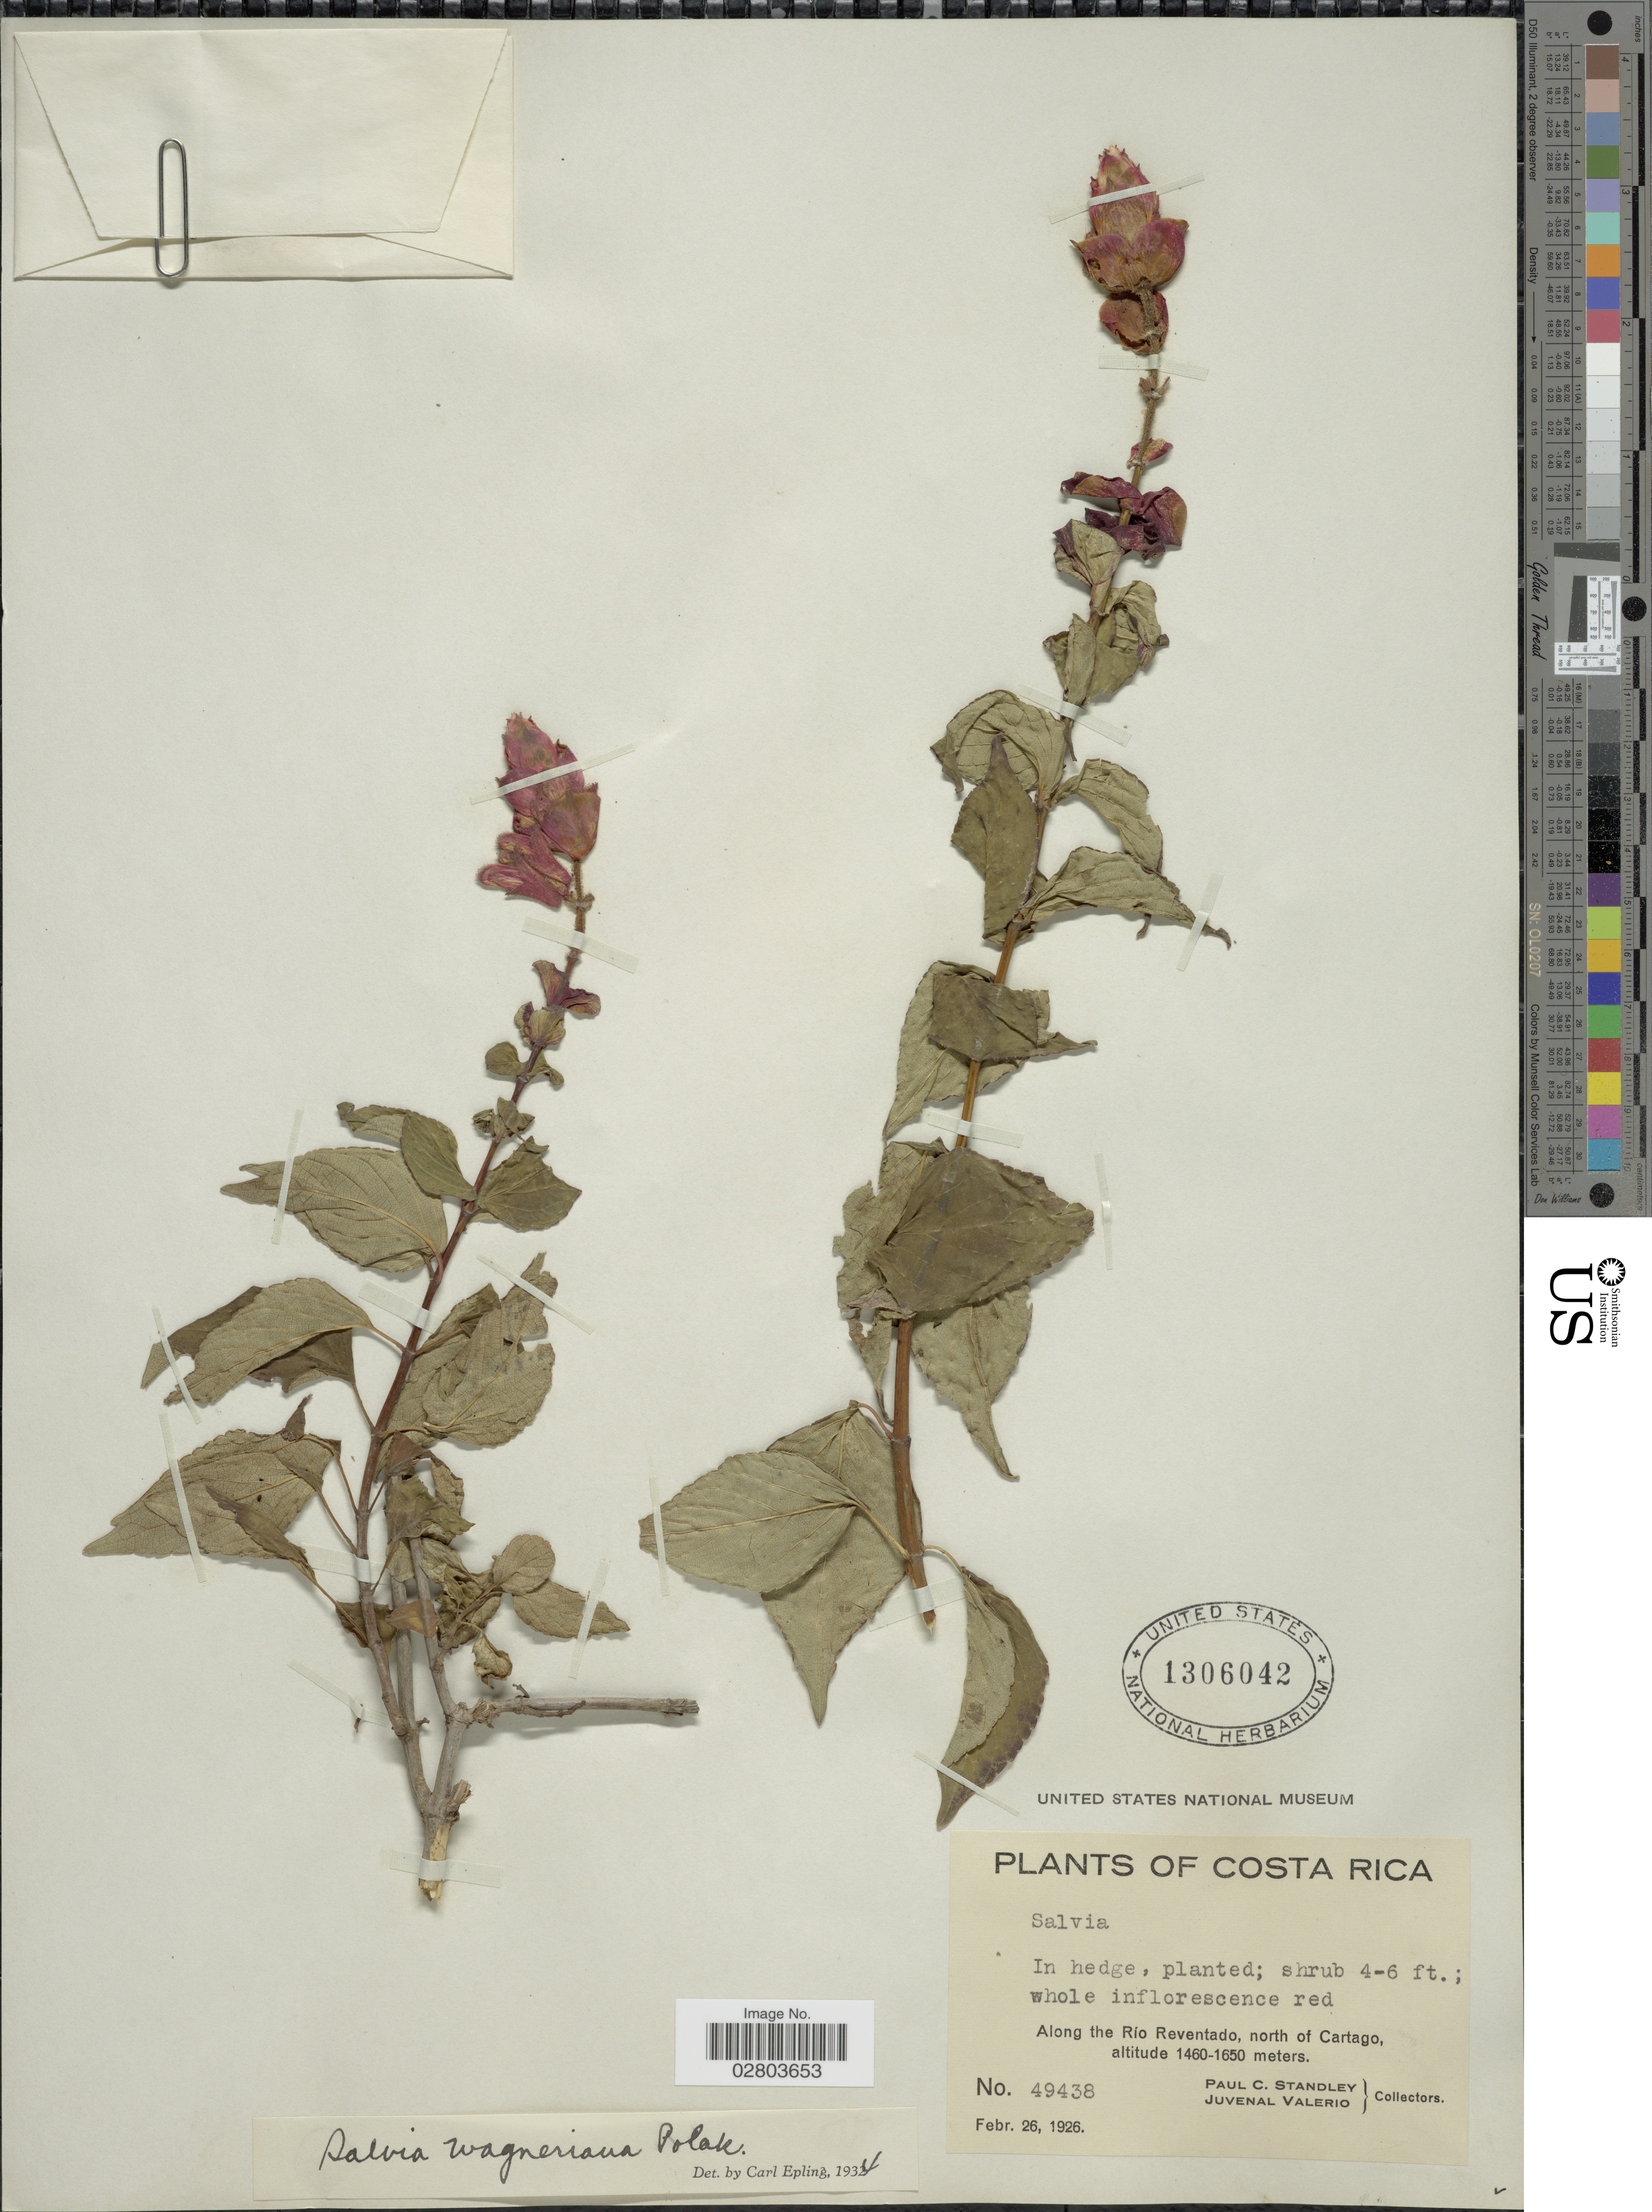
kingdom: Plantae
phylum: Tracheophyta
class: Magnoliopsida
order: Lamiales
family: Lamiaceae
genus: Salvia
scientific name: Salvia wagneriana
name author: Pol.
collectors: P. C. Standley & J. Valerio R.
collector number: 49438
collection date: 1926-02-26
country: Costa Rica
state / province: Cartago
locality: Along the Río Reventado, north of Cartago.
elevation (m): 1460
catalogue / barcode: US 1306042